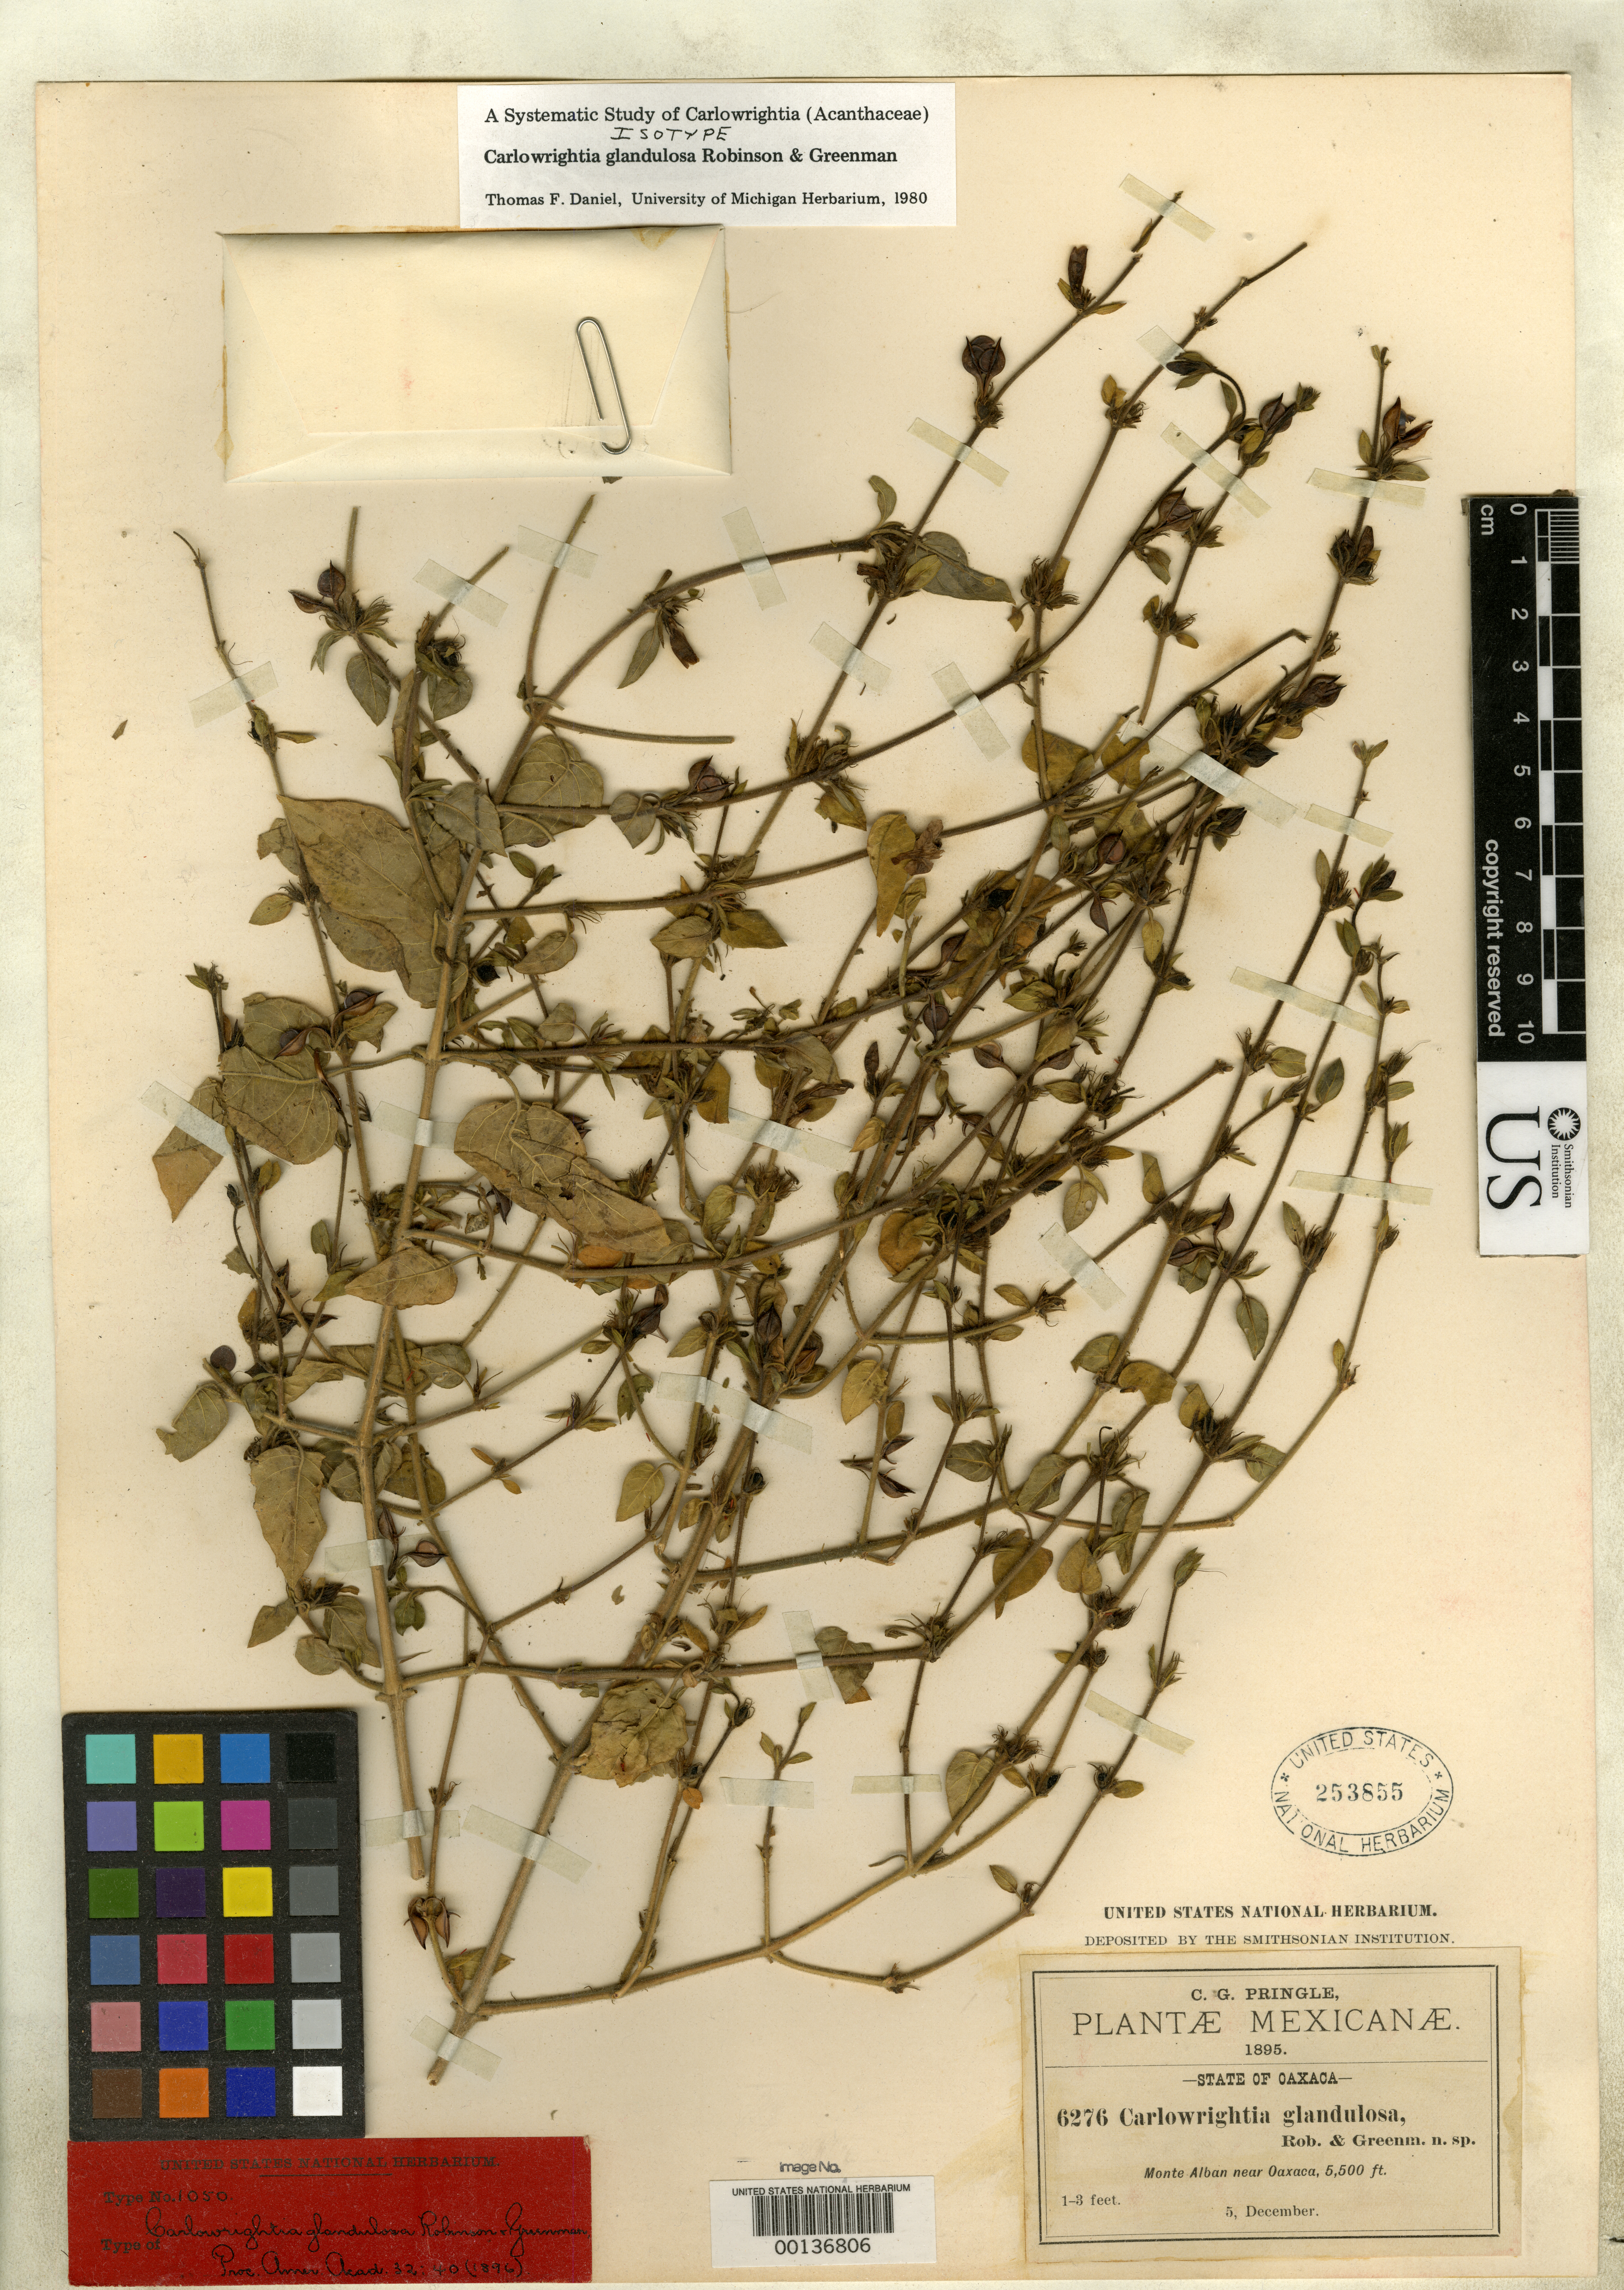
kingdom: Plantae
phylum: Tracheophyta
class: Magnoliopsida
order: Lamiales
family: Acanthaceae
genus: Carlowrightia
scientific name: Carlowrightia glandulosa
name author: B.L. Rob. & Greenm.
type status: Isotype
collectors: C. G. Pringle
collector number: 6276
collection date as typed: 05 Dec 1895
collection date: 1895-12-05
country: Mexico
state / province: Oaxaca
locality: Oaxaca, Montealban.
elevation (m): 1676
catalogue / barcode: US 253855